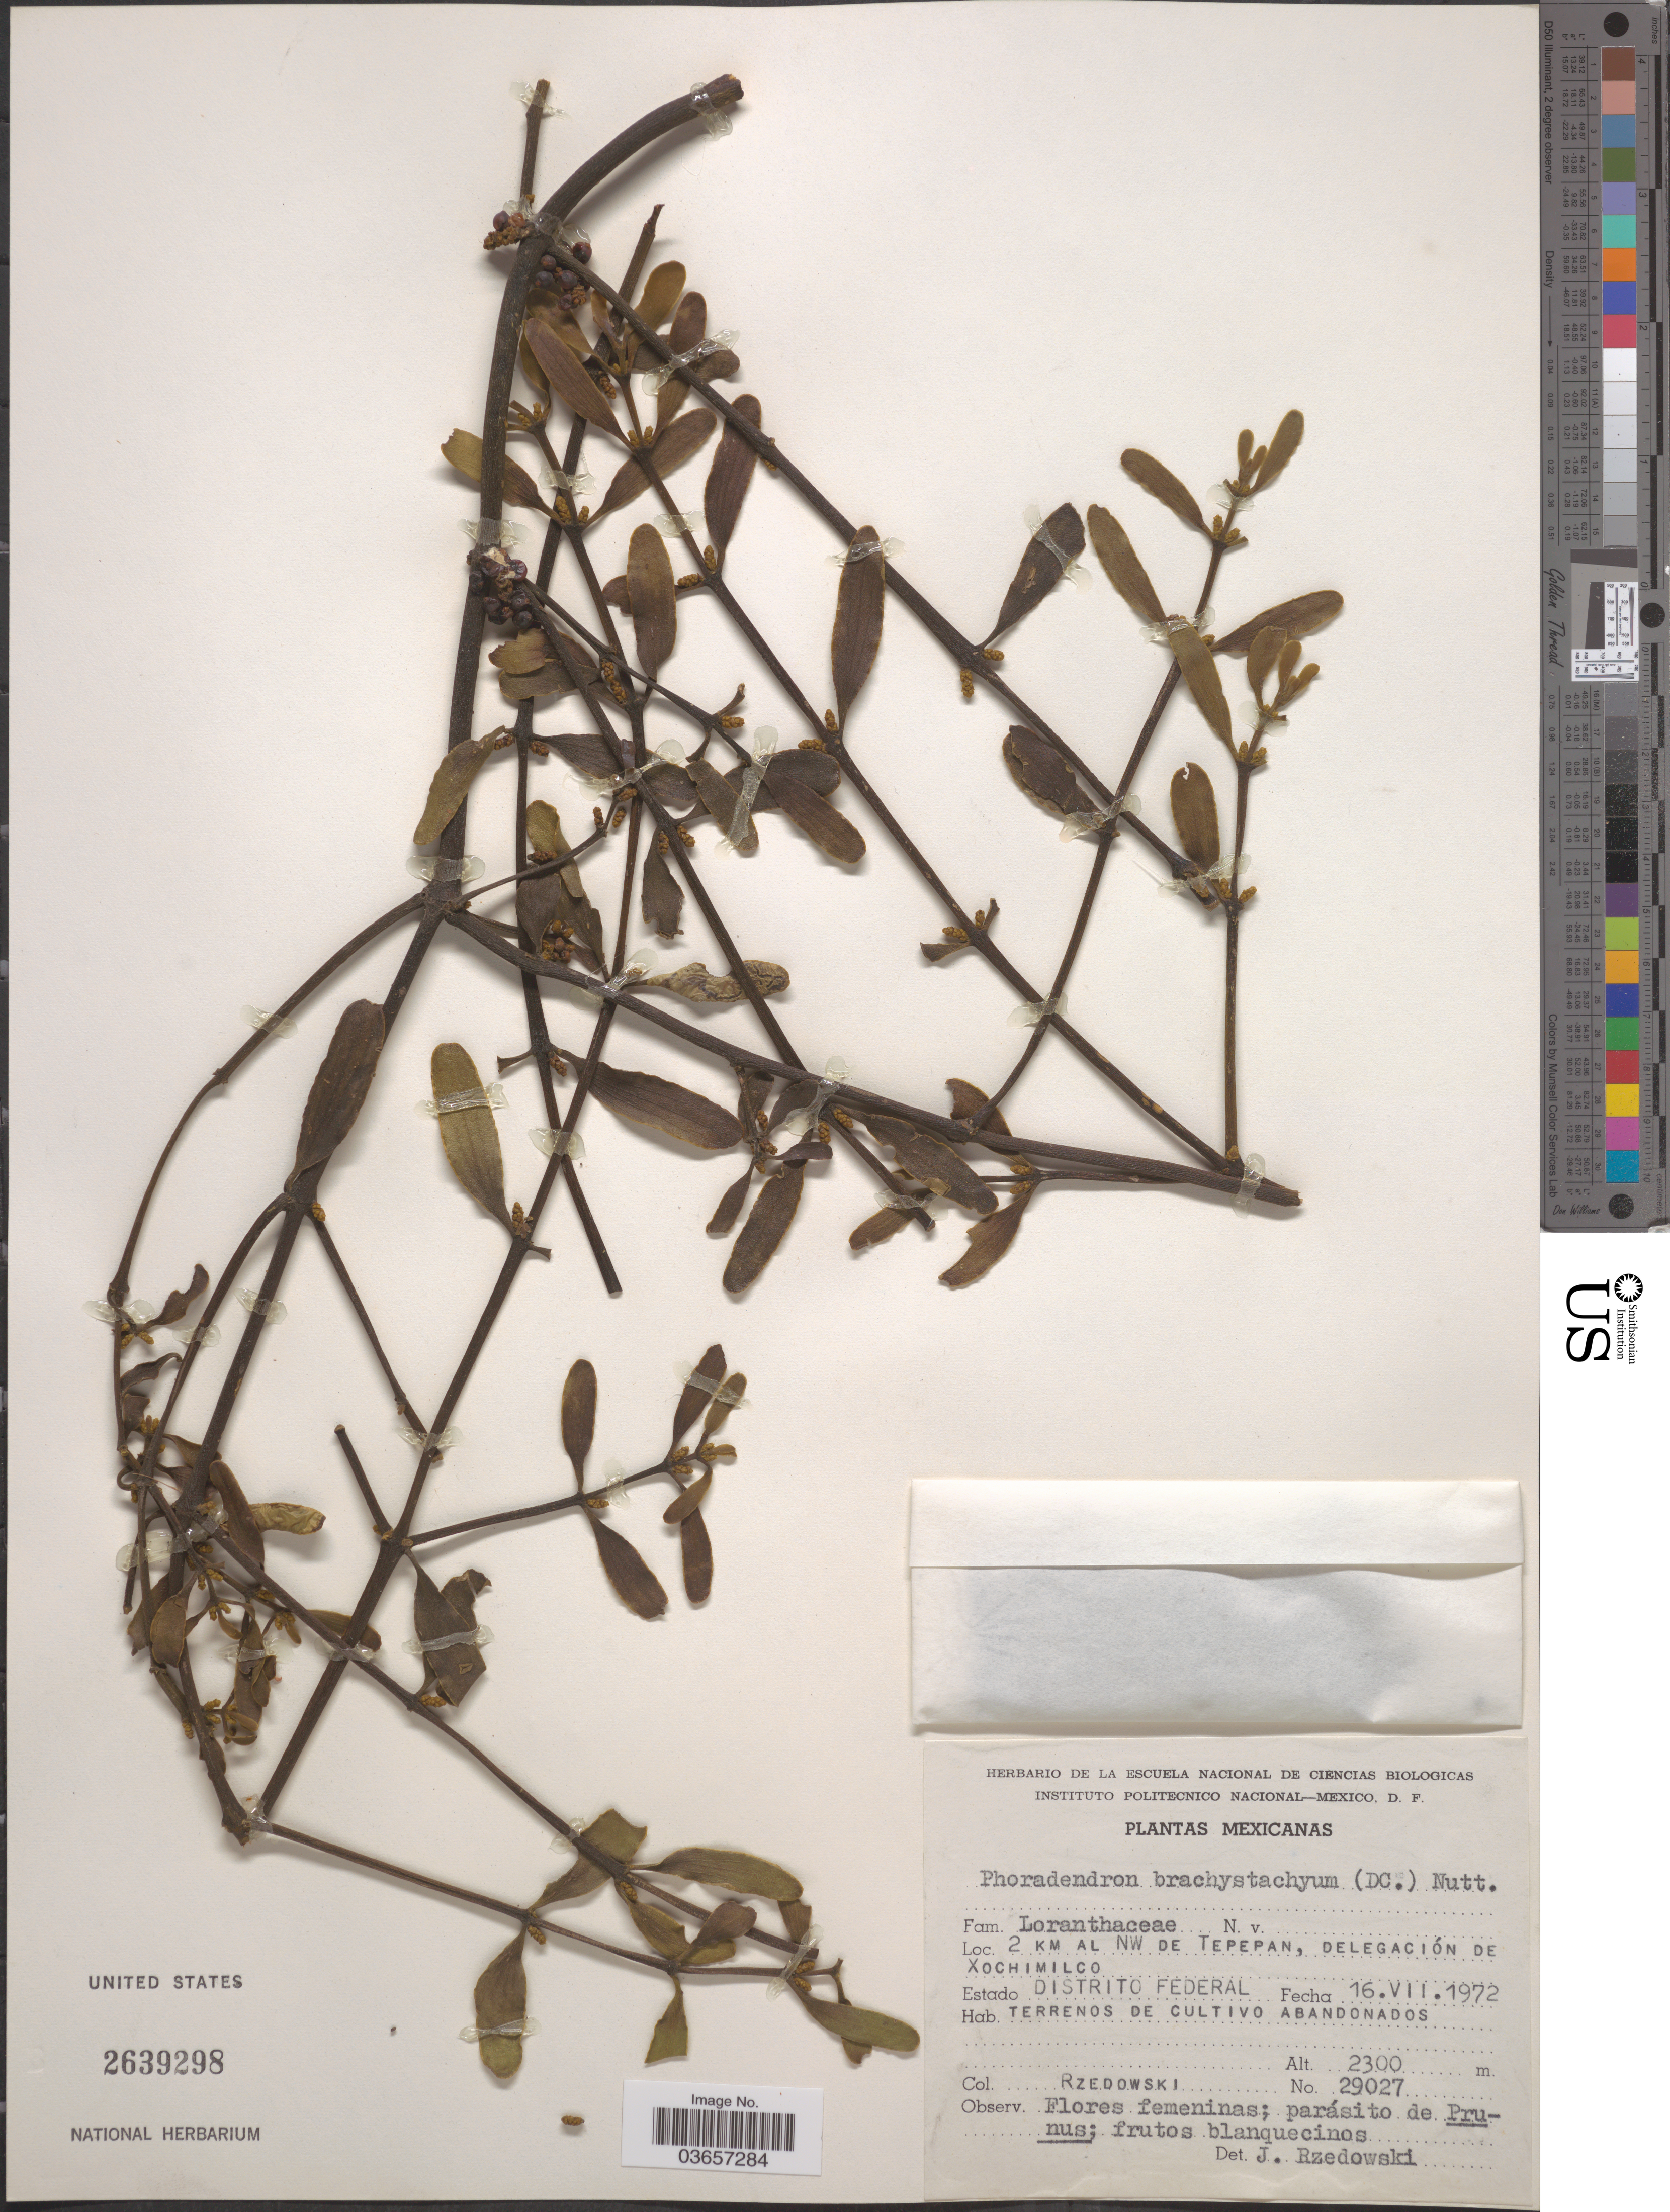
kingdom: Plantae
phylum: Tracheophyta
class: Magnoliopsida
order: Santalales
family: Viscaceae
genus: Phoradendron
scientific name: Phoradendron brachystachyum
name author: (DC.) Oliv.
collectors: Rzedowski, --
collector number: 29027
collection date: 1972-07-16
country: Mexico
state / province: Distrito Federal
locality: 2 km al NW de Tepepan, Delegación de Xochimilco.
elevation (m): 2300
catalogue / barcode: US 2639298